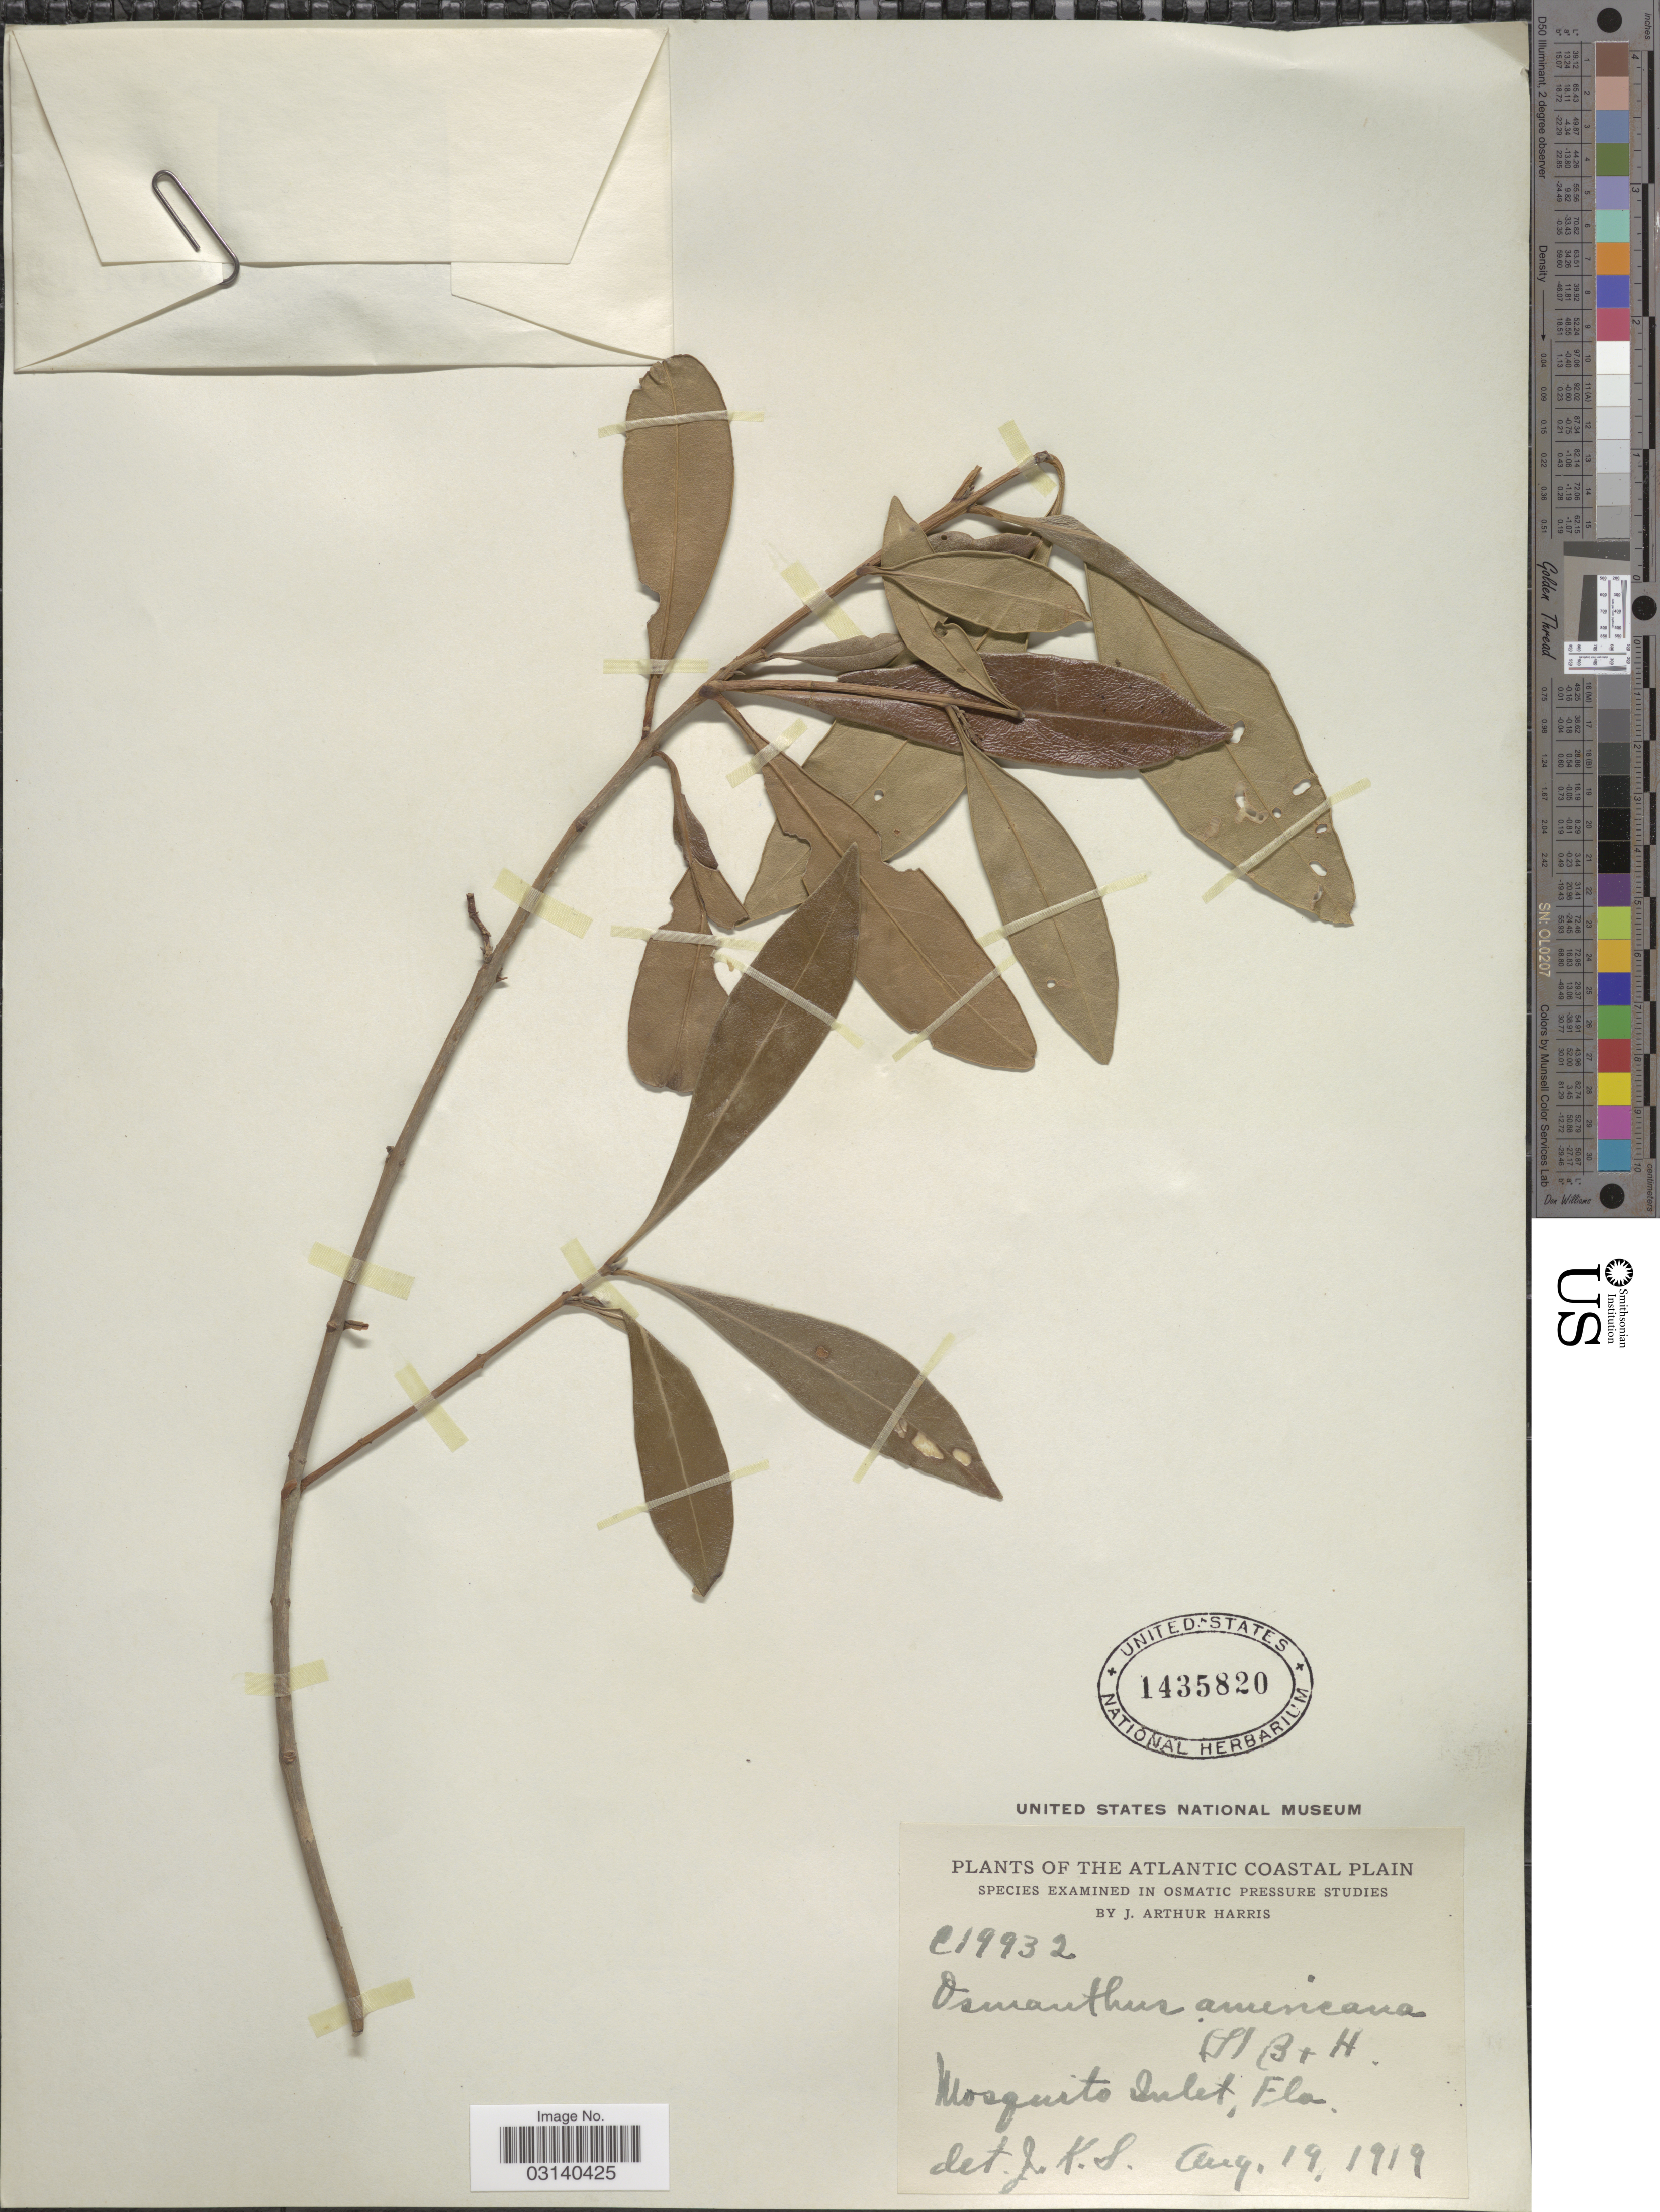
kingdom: Plantae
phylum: Tracheophyta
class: Magnoliopsida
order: Lamiales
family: Oleaceae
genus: Osmanthus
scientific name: Osmanthus americanus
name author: (L.) A. Gray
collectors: J. A. Harris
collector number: C 19932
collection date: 1919-08-19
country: United States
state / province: Florida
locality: The Atlantic Coastal Plain, Mosquito Inlet, Fla.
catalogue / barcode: US 1435820